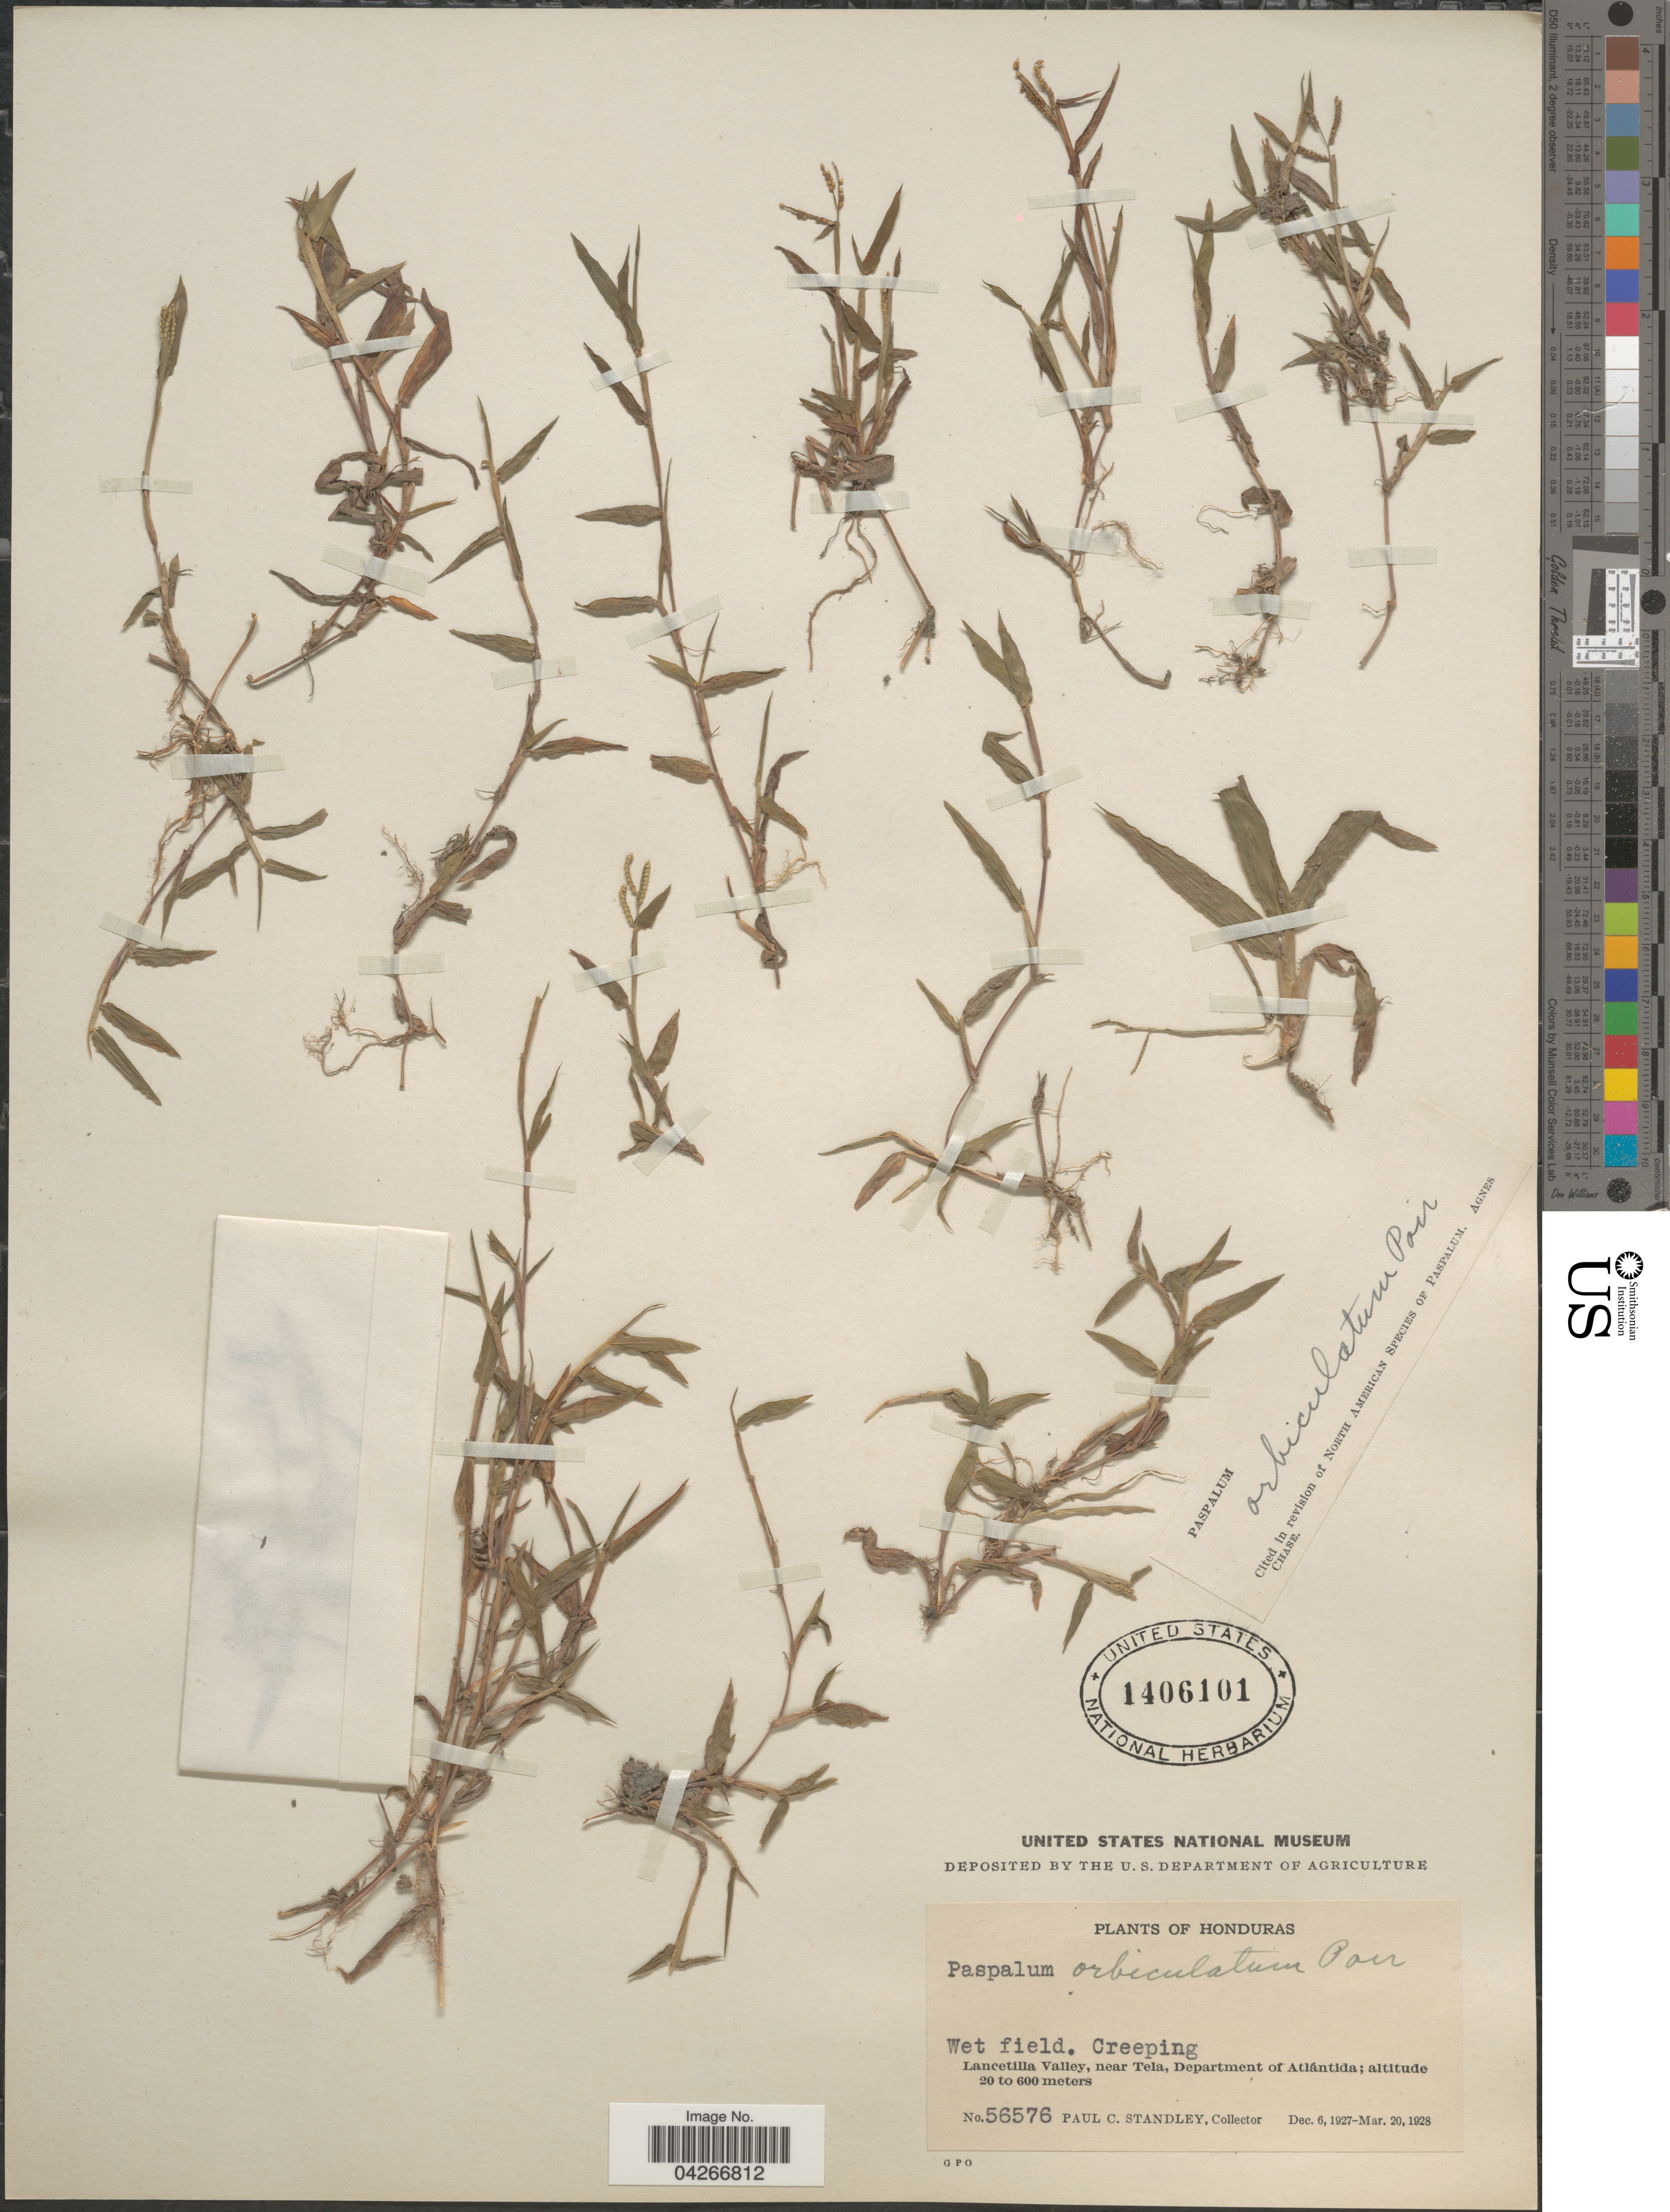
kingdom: Plantae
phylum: Tracheophyta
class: Liliopsida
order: Poales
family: Poaceae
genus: Paspalum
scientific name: Paspalum orbiculatum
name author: Poir. in Lam.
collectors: P. C. Standley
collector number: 56576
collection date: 1927-12-06/1928-03-20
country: Honduras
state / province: Atlantida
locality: Lancetilla Valley, near Tela, Department of Atlántida.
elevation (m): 20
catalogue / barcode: US 1406101